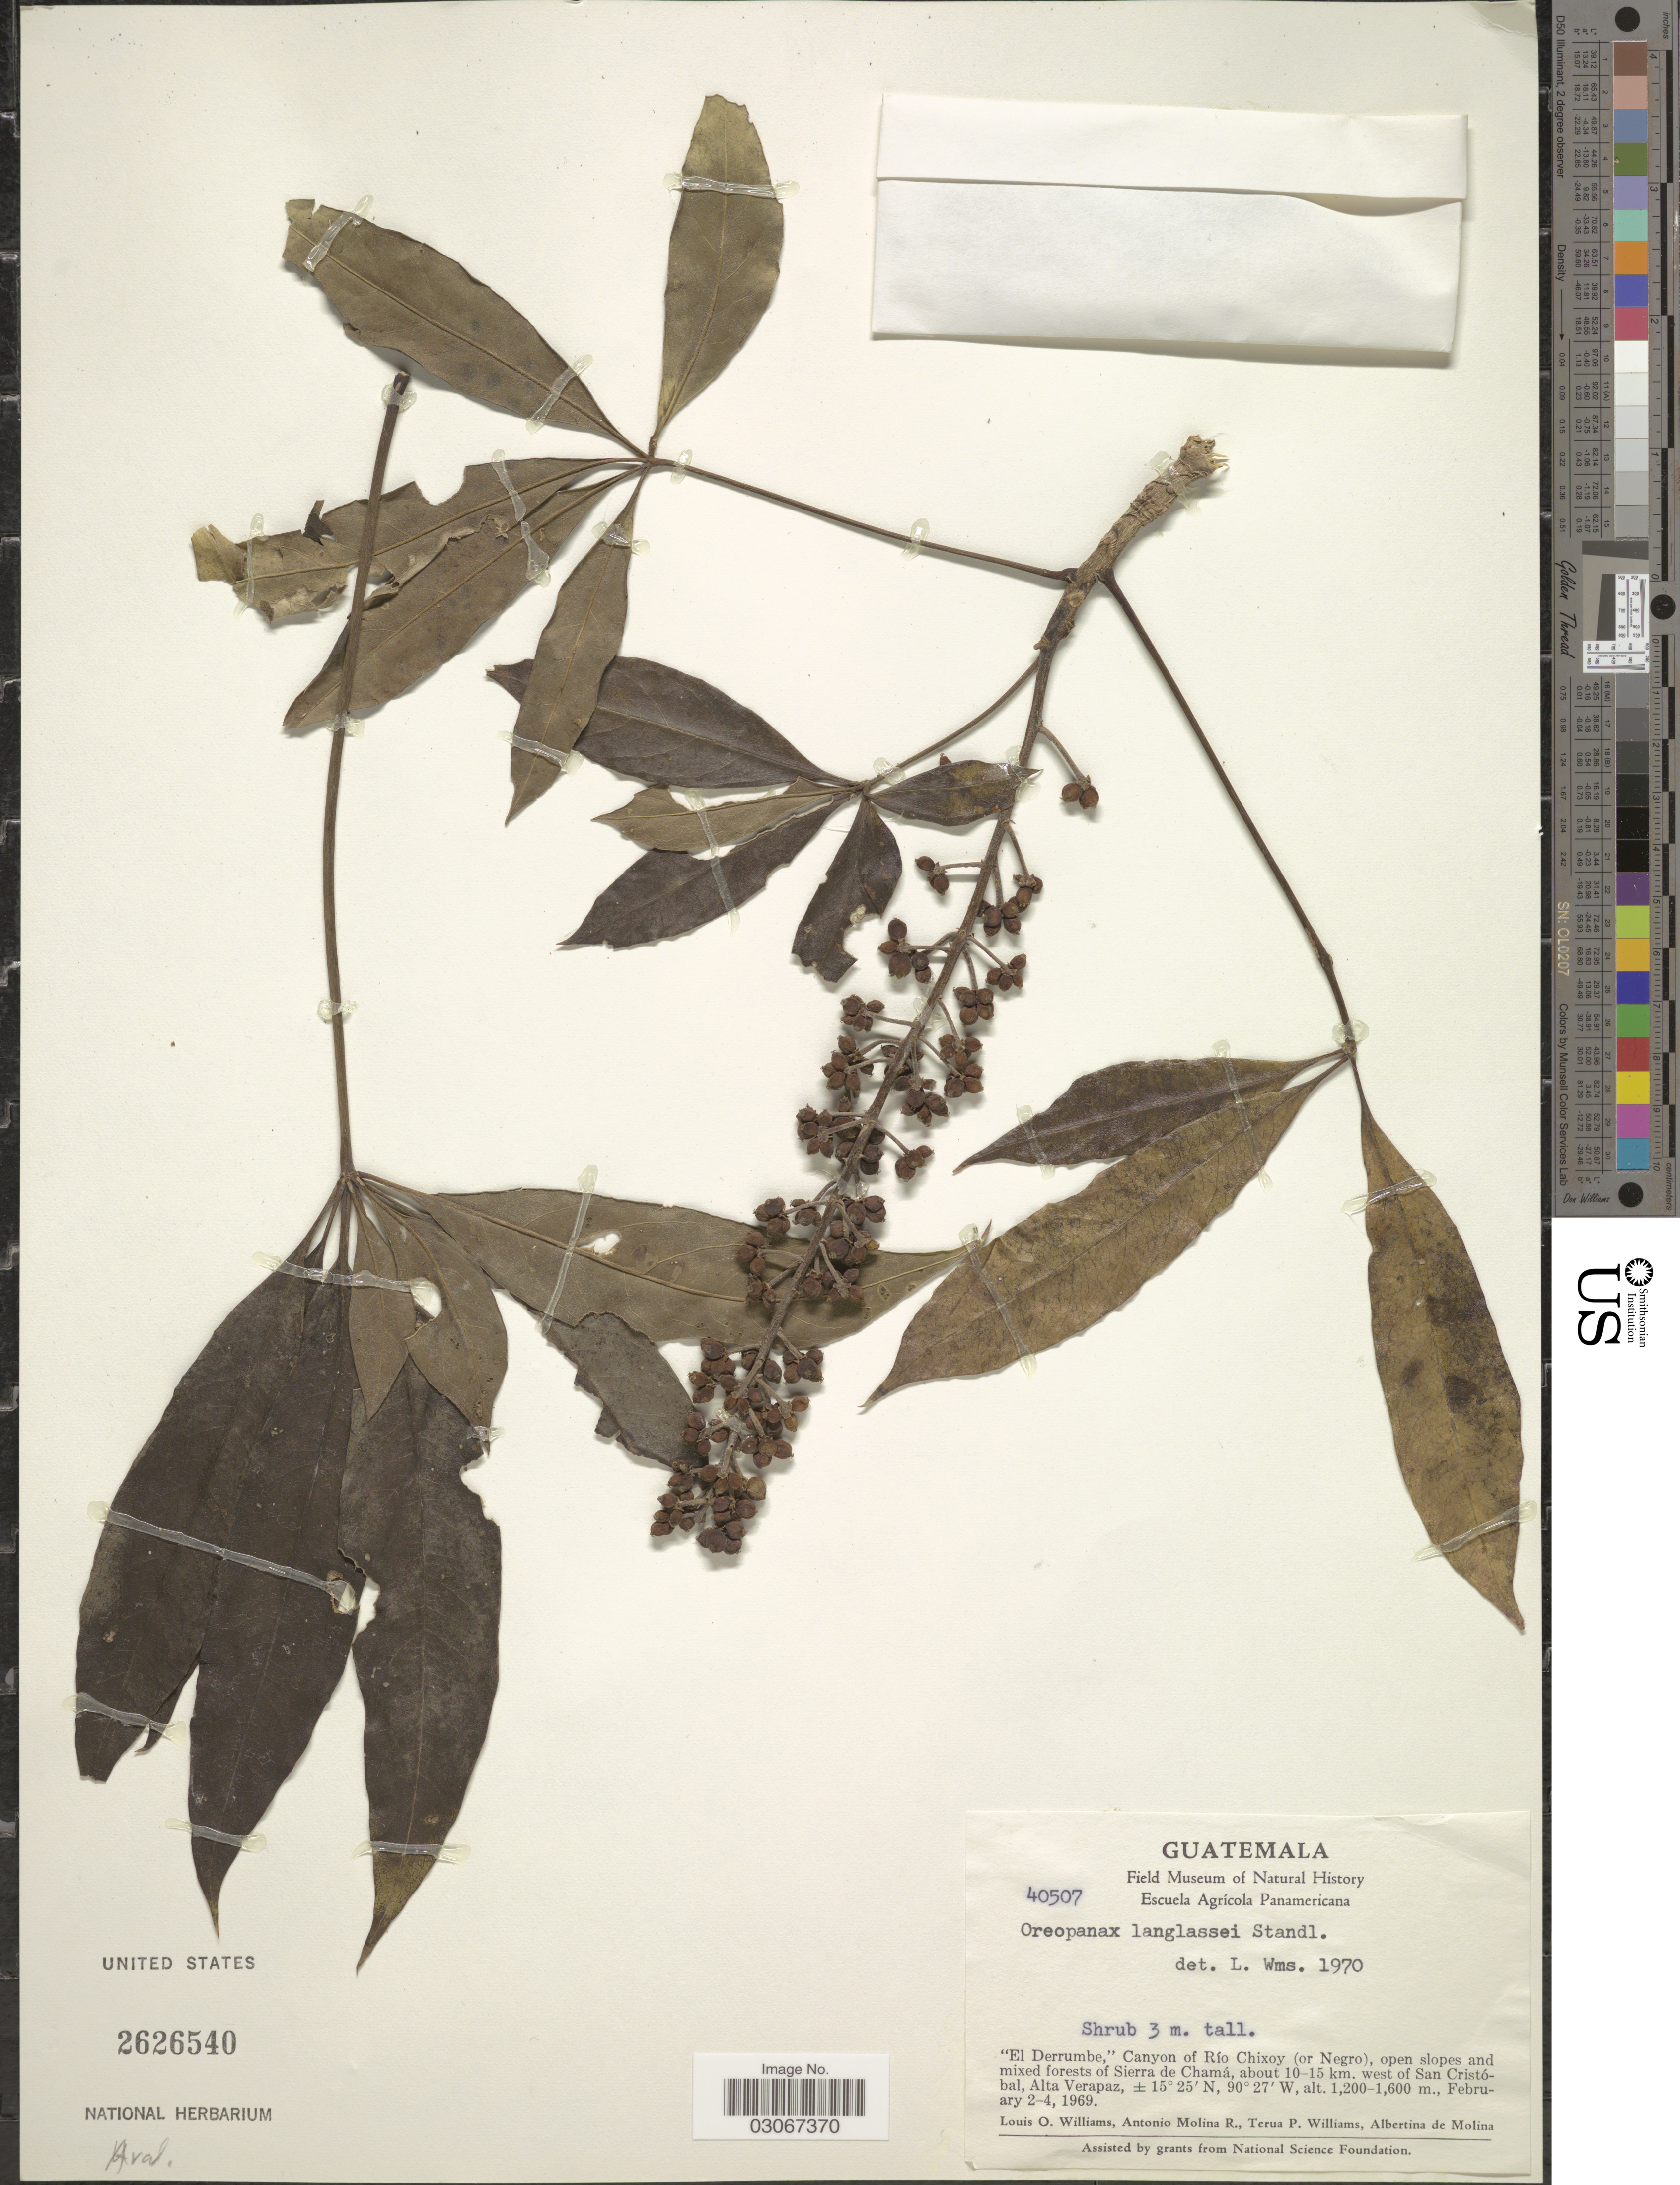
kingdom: Plantae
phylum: Tracheophyta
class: Magnoliopsida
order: Apiales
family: Araliaceae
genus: Oreopanax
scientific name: Oreopanax langlassei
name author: Standl.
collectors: L. O. Williams, A. Molina R., T. Williams & A. R. Molina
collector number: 40507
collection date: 1969-02-02/1969-02-04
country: Guatemala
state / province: Alta Verapaz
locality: El Derrumbe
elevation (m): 1200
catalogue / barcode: US 2626540